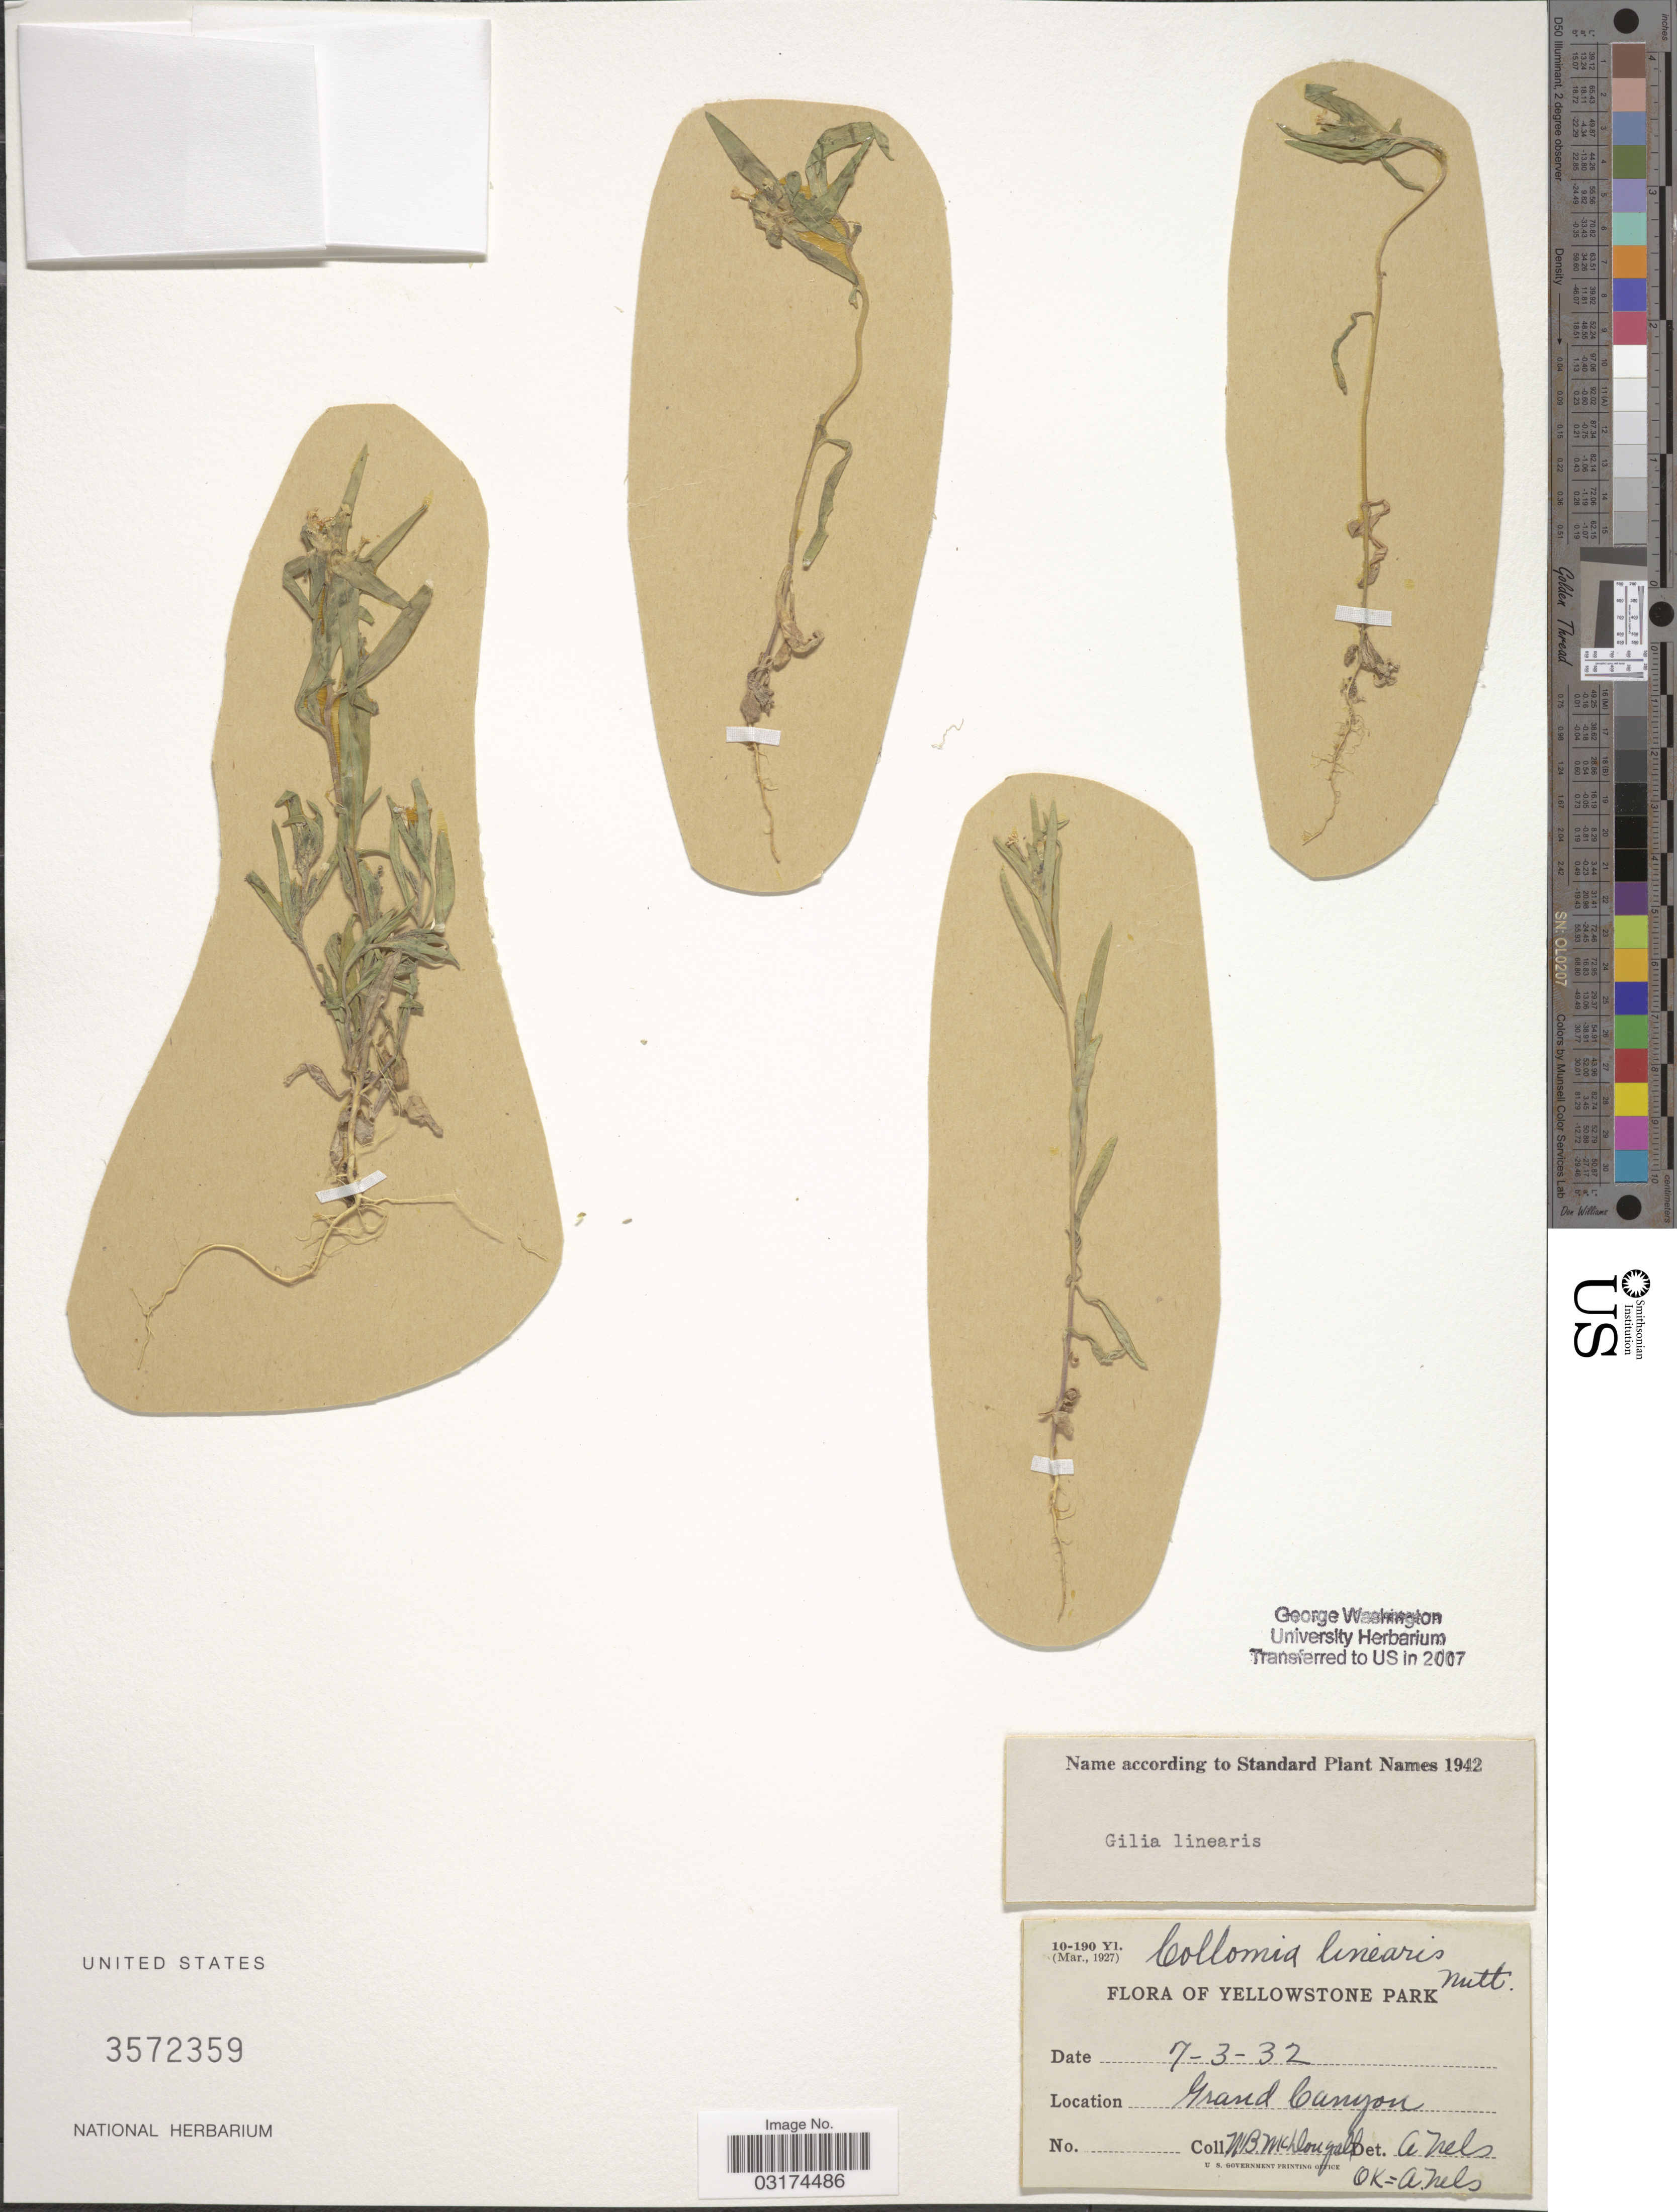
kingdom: Plantae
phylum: Tracheophyta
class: Magnoliopsida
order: Ericales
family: Polemoniaceae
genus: Collomia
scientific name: Collomia linearis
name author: Nutt.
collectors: W. B. McDougall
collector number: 10-190 YI.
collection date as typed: Transcribed d/m/y: 3/7/32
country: United States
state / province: Wyoming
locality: Grand Canyon. Yellowstone Park.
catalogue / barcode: US 3572359